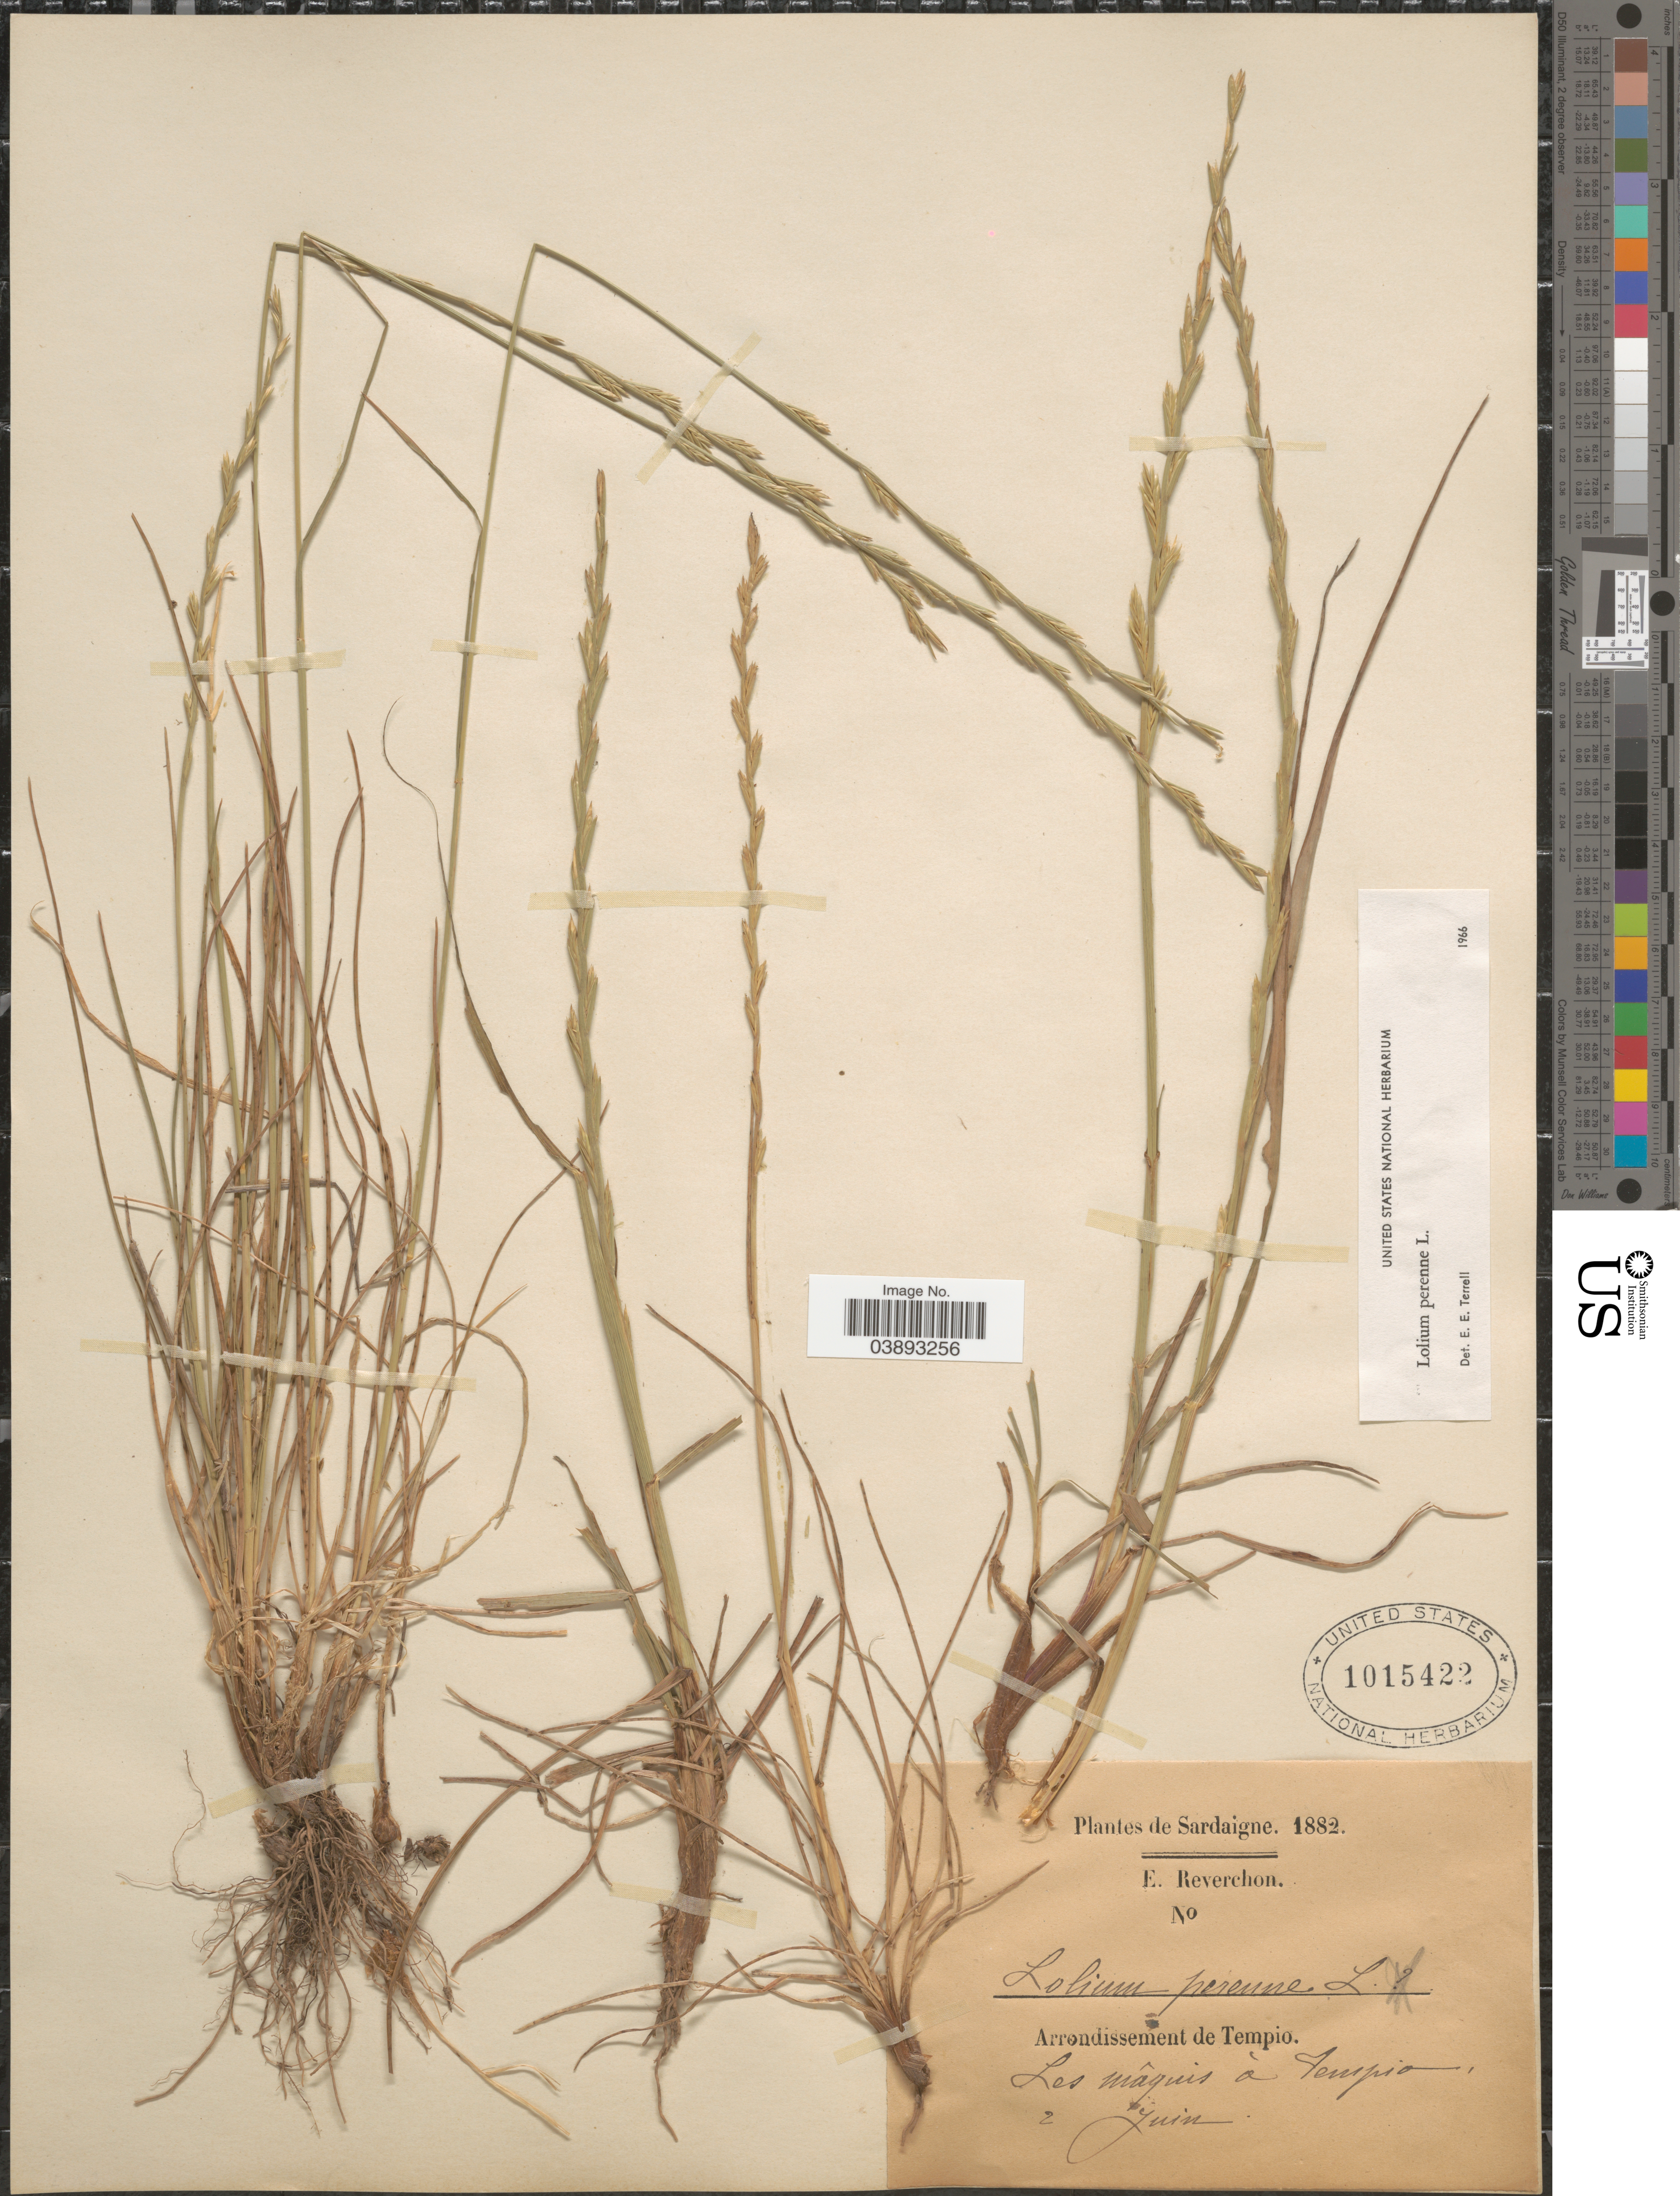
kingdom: Plantae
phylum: Tracheophyta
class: Liliopsida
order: Poales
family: Poaceae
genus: Lolium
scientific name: Lolium perenne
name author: L.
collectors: E. Reverchon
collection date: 1882-06-02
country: Italy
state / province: Sardegna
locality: Sardaigne. Arrondissement de Tempio. Les mâguis à Tempio. [interpreted]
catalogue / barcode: US 1015422